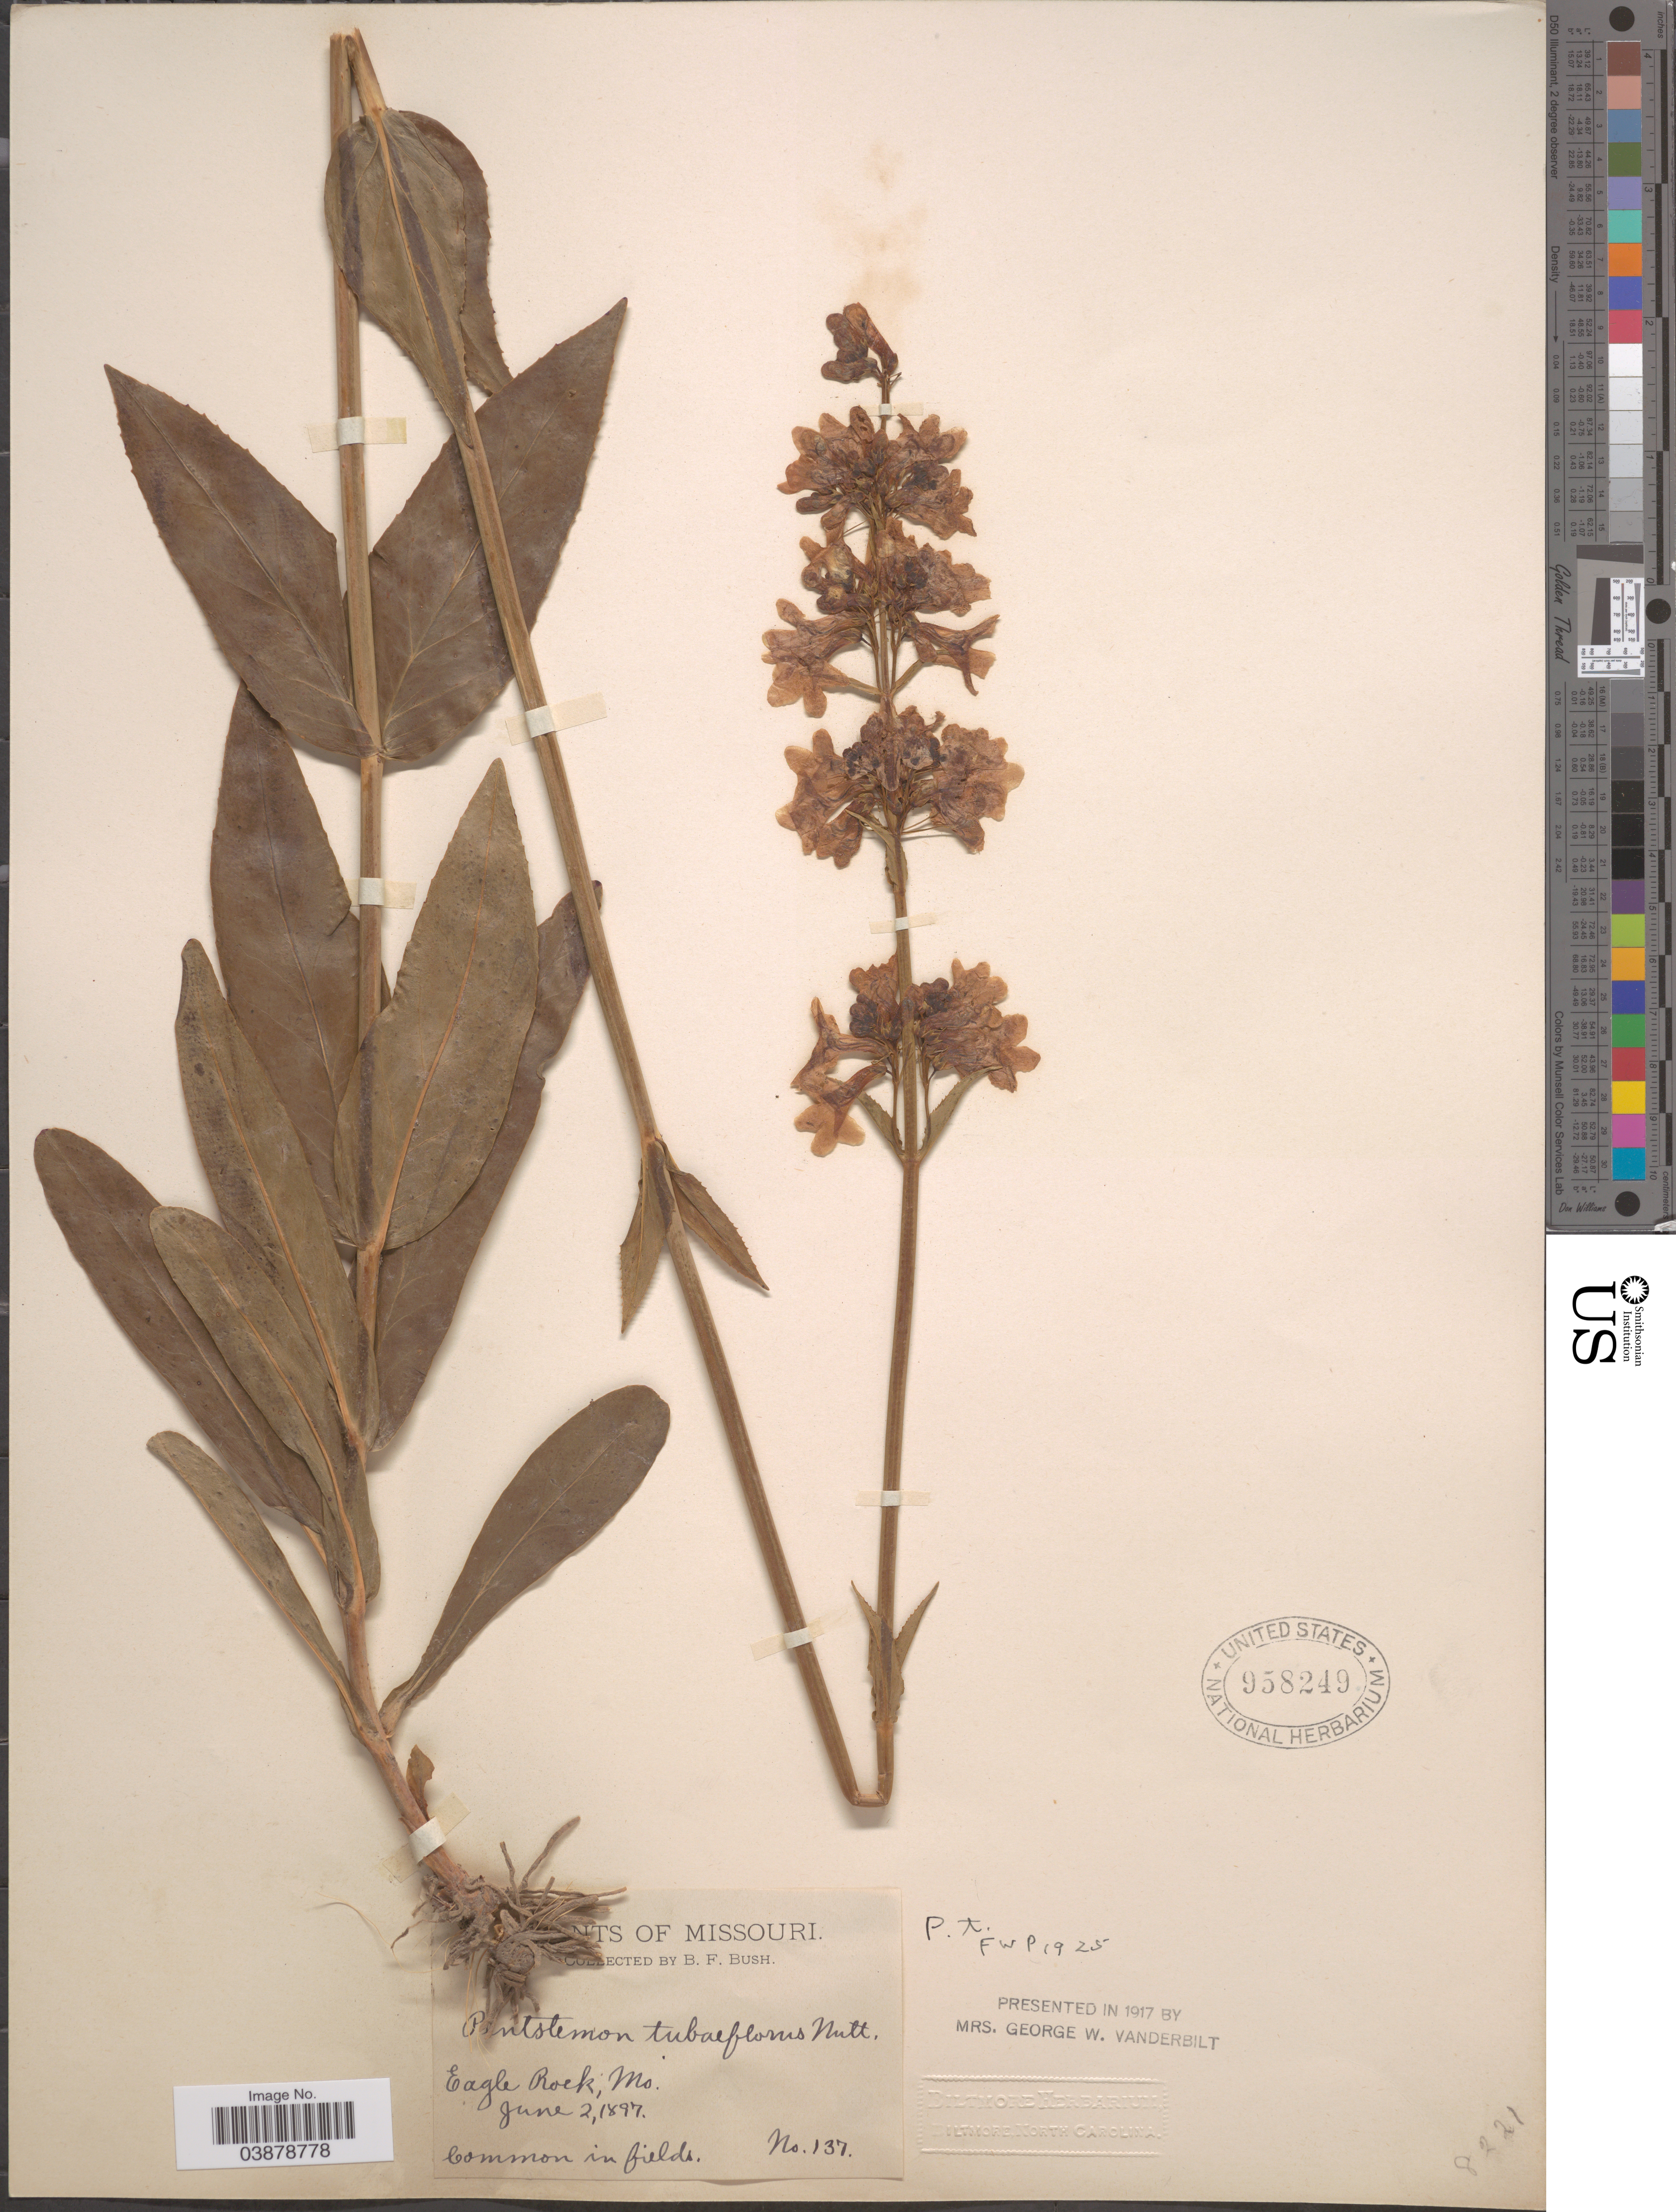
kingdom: Plantae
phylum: Tracheophyta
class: Magnoliopsida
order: Lamiales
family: Plantaginaceae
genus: Penstemon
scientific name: Penstemon tubaeflorus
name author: Nutt.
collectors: B. F. Bush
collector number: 137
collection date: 1897-06-02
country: United States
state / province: Missouri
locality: Eagle Rock.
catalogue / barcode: US 958249